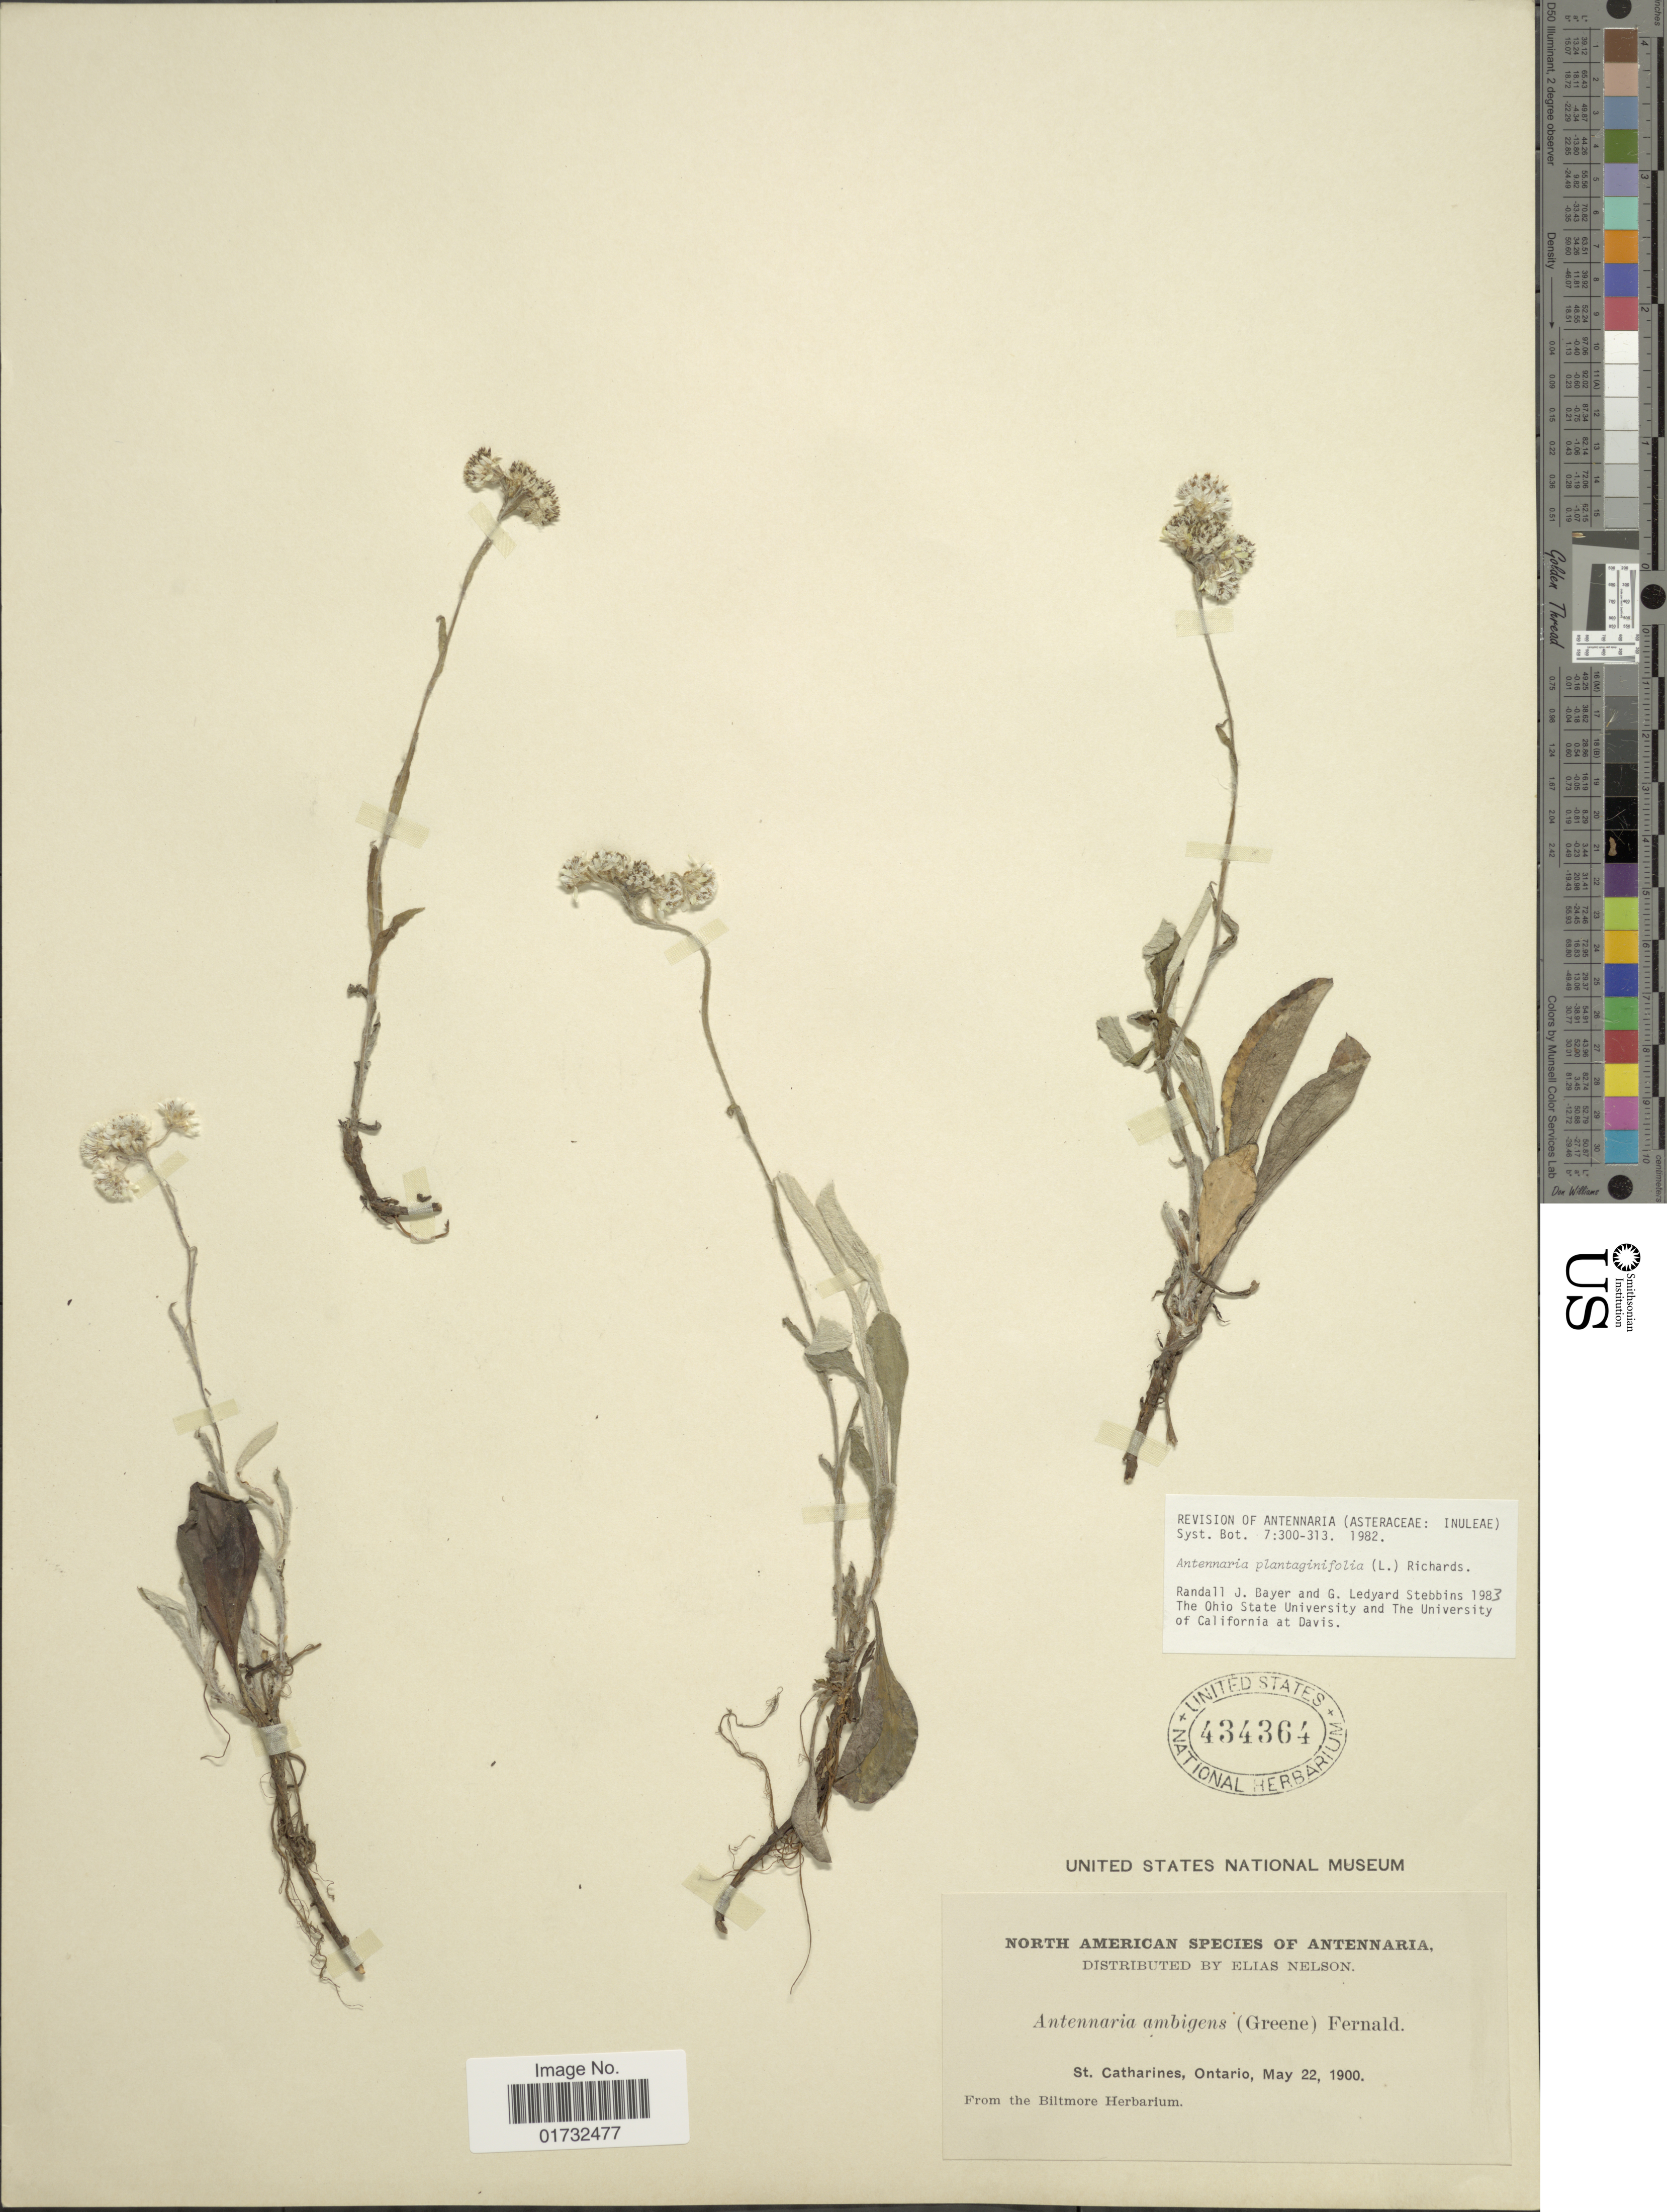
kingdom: Plantae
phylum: Tracheophyta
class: Magnoliopsida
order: Asterales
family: Asteraceae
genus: Antennaria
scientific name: Antennaria plantaginifolia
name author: (L.) Richardson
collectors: ex herb. Biltmore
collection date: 1900-05-22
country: Canada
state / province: Ontario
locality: St. Catherines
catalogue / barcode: US 434364